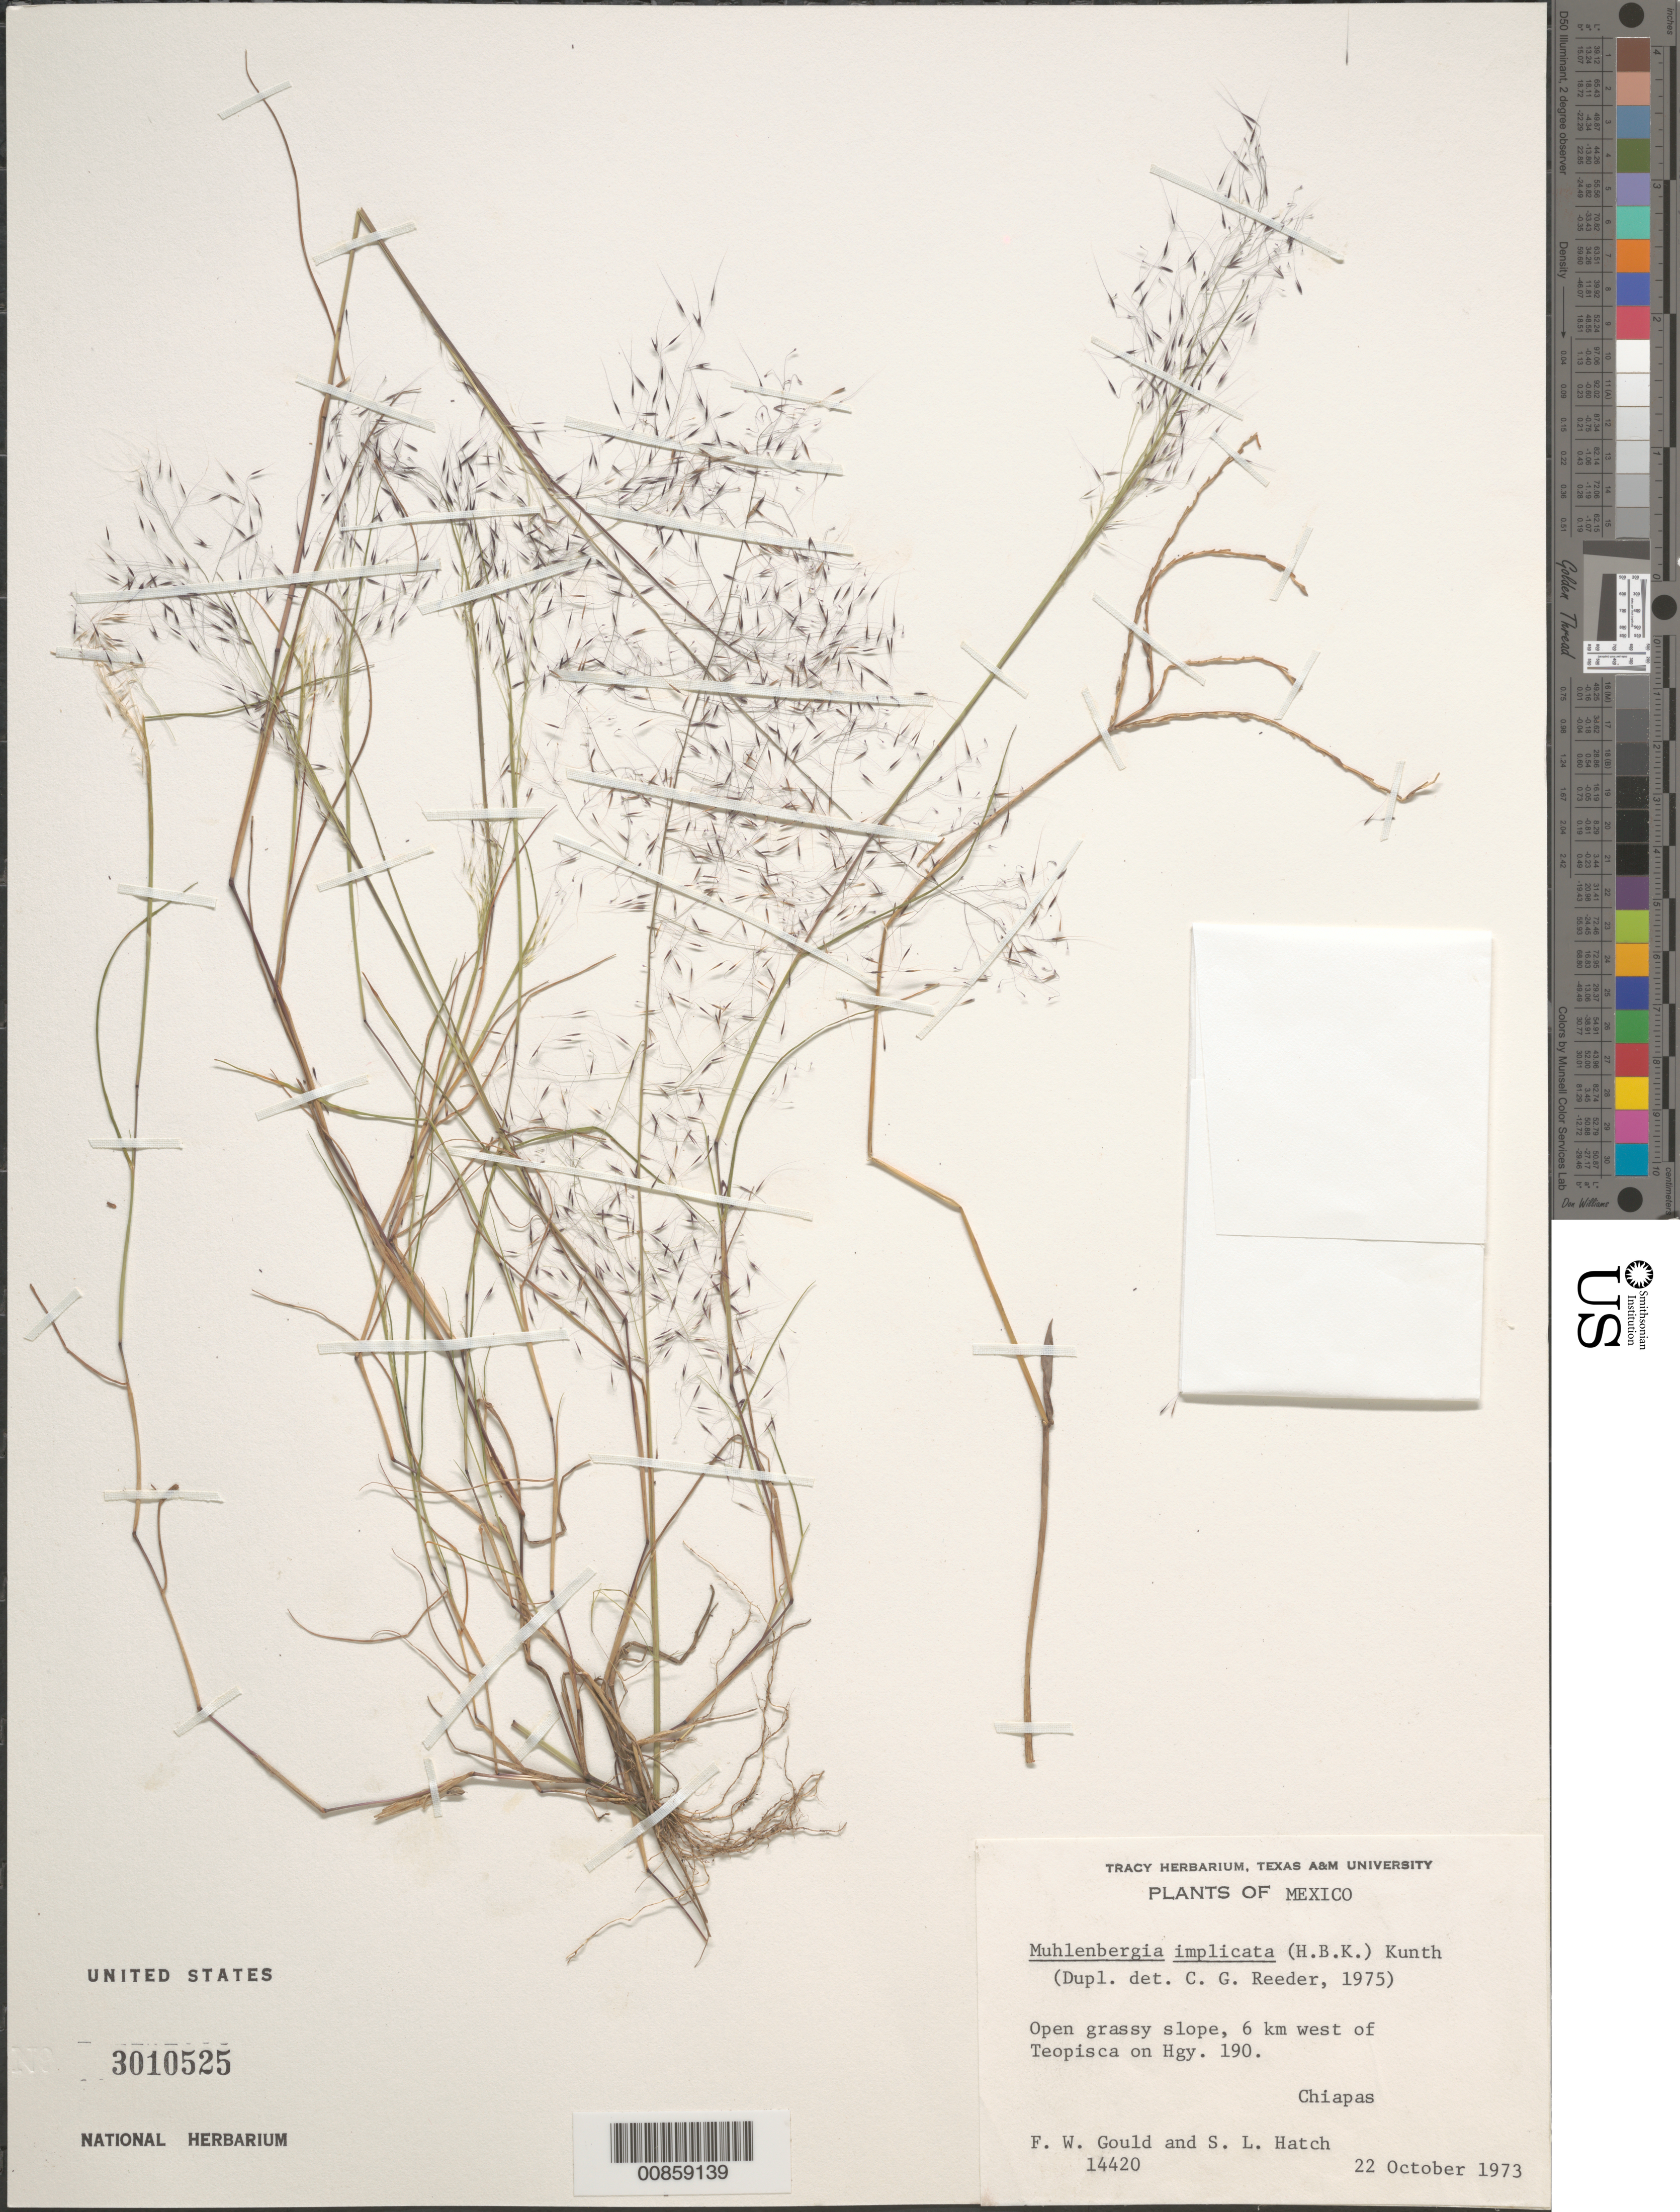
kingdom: Plantae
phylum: Tracheophyta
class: Liliopsida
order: Poales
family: Poaceae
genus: Muhlenbergia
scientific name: Muhlenbergia implicata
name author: (Kunth) Trin.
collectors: F. W. Gould & S. L. Hatch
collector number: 14420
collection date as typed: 22 Oct 1973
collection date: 1973-10-22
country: Mexico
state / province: Chiapas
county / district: Teopisca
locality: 6 km W of Teopisca, mpio. Teopisca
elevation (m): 1800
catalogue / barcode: US 3010525